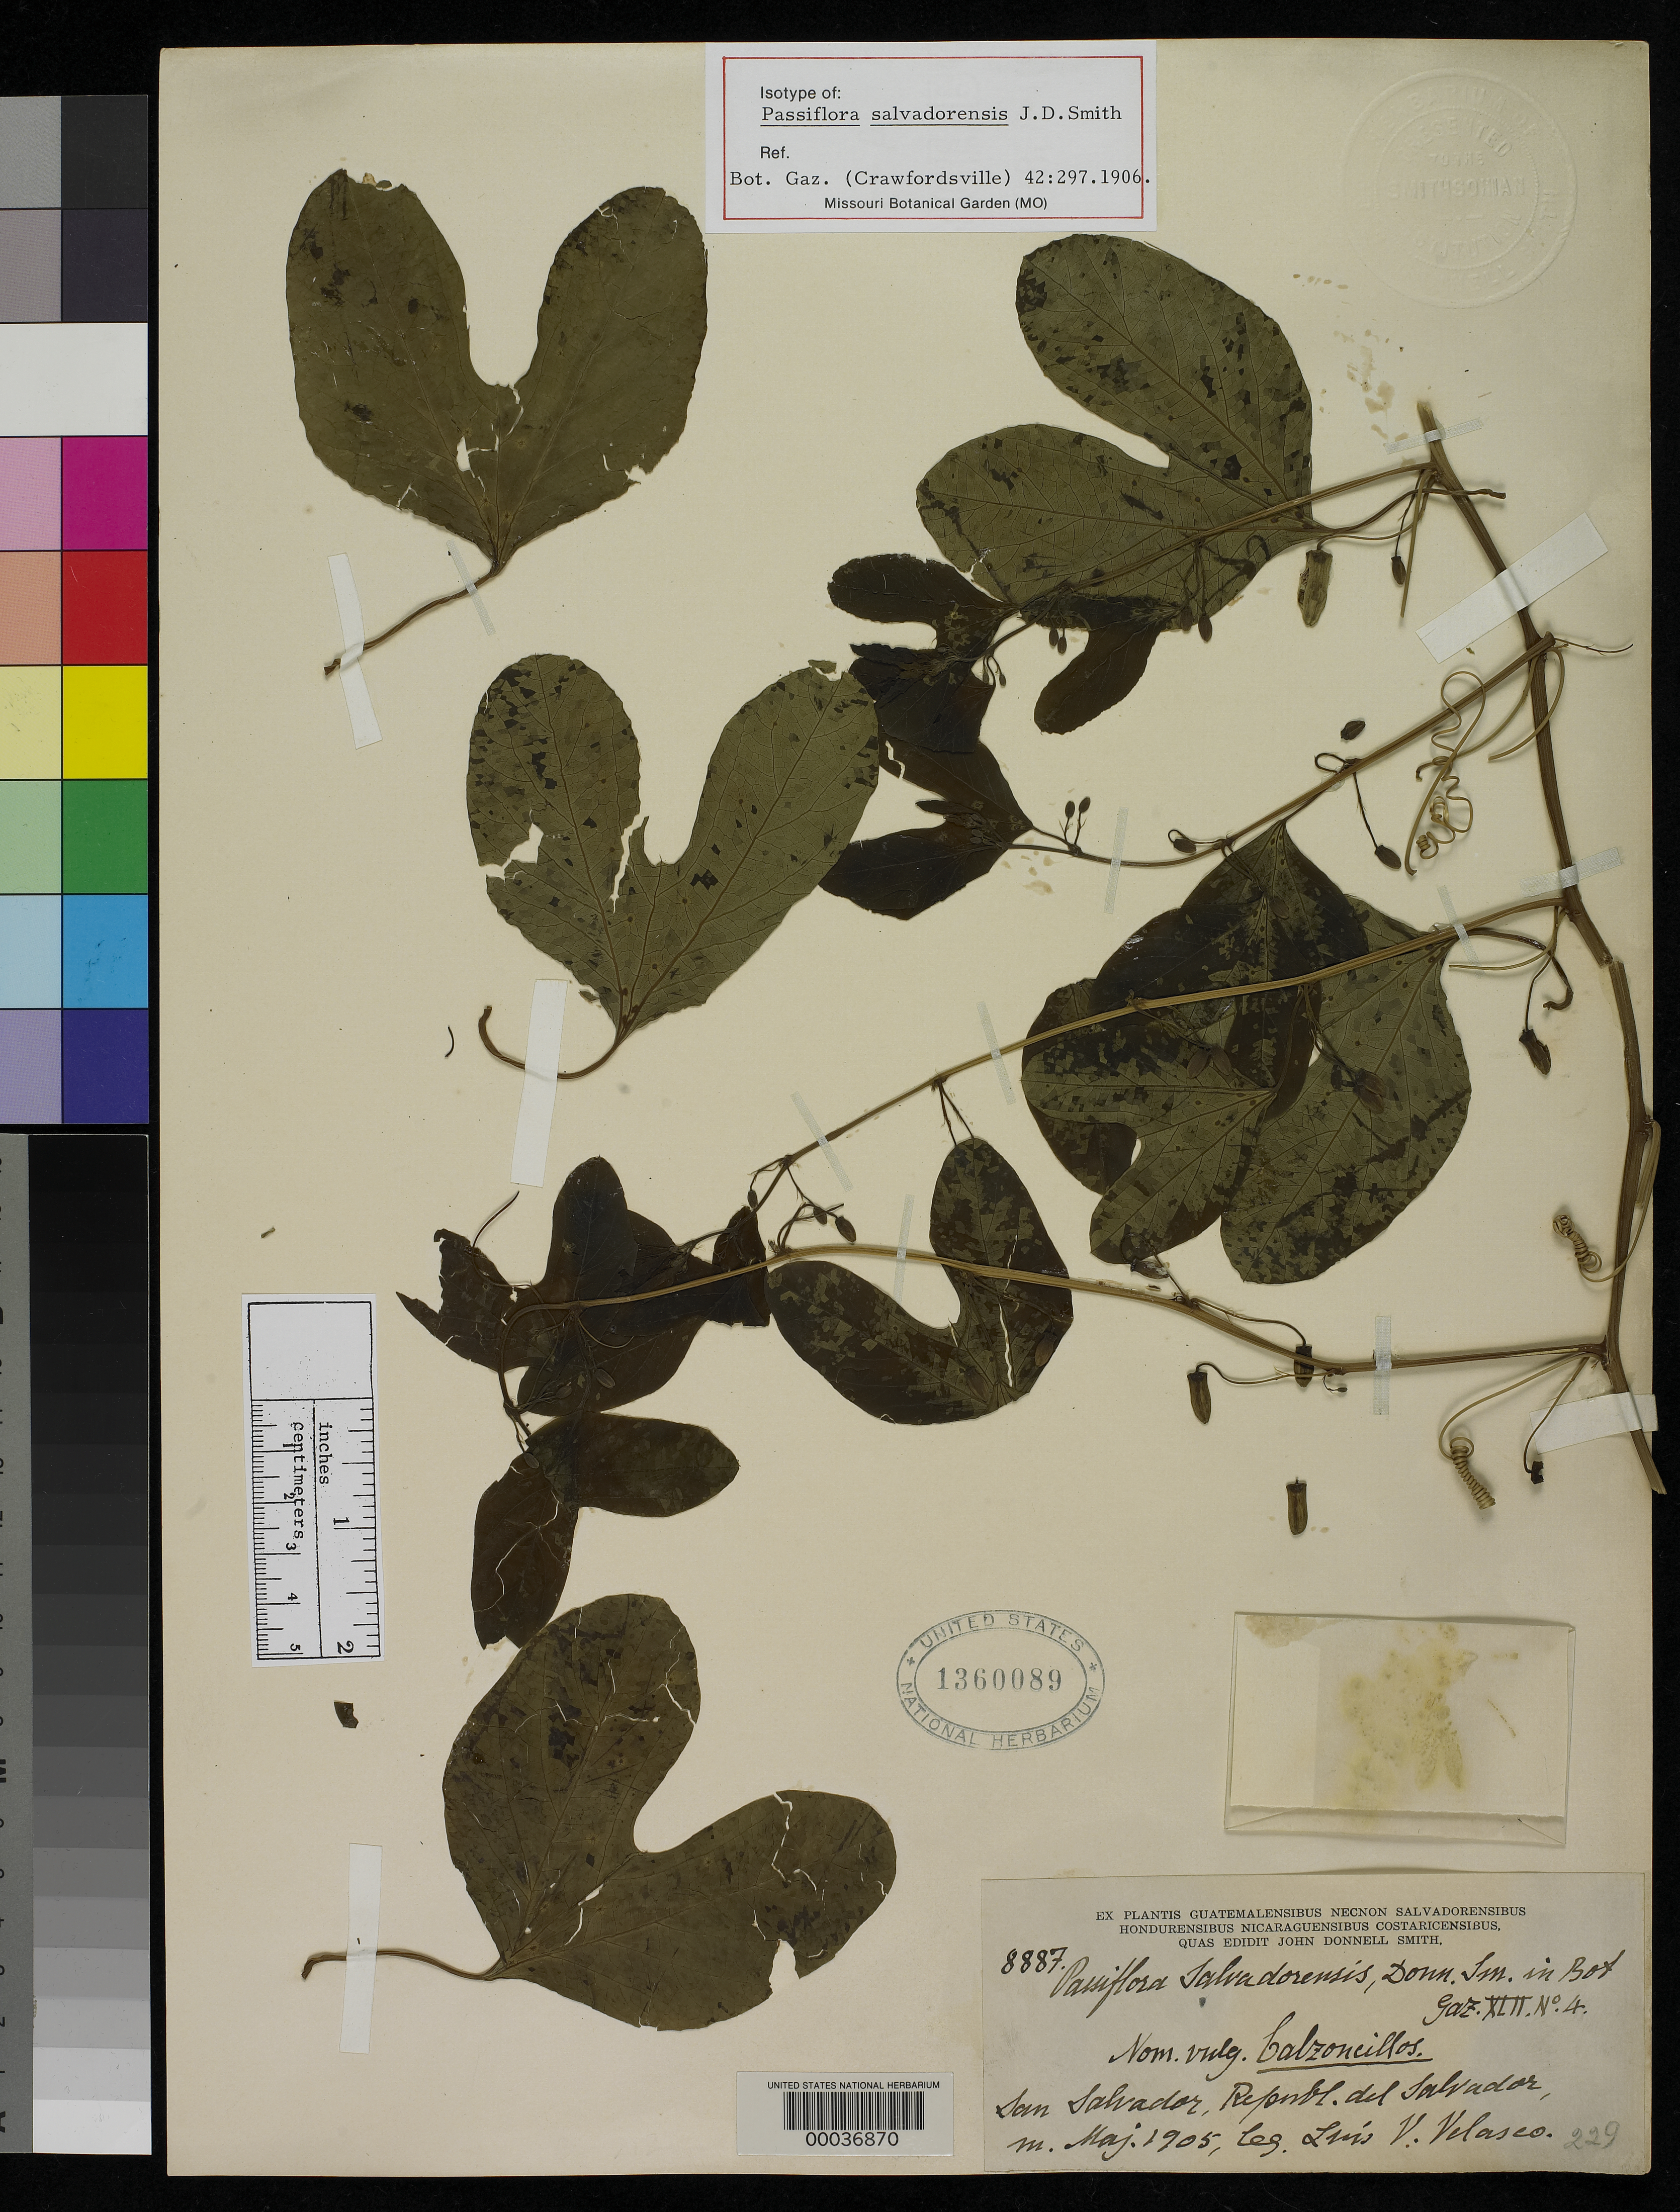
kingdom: Plantae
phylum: Tracheophyta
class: Magnoliopsida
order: Malpighiales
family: Passifloraceae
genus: Passiflora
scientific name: Passiflora salvadorensis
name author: Donn. Sm.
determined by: MacDougal, John M.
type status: Isotype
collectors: L. Velasco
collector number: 8887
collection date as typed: May 1905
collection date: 1905-05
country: El Salvador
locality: San Salvador, Republ. del Salvador.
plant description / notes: =Passiflora jorullensis var. salvadorensis (Donn. Sm.) J.M. MacDougal, ined. acc. to Tropicos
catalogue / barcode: US 1360089